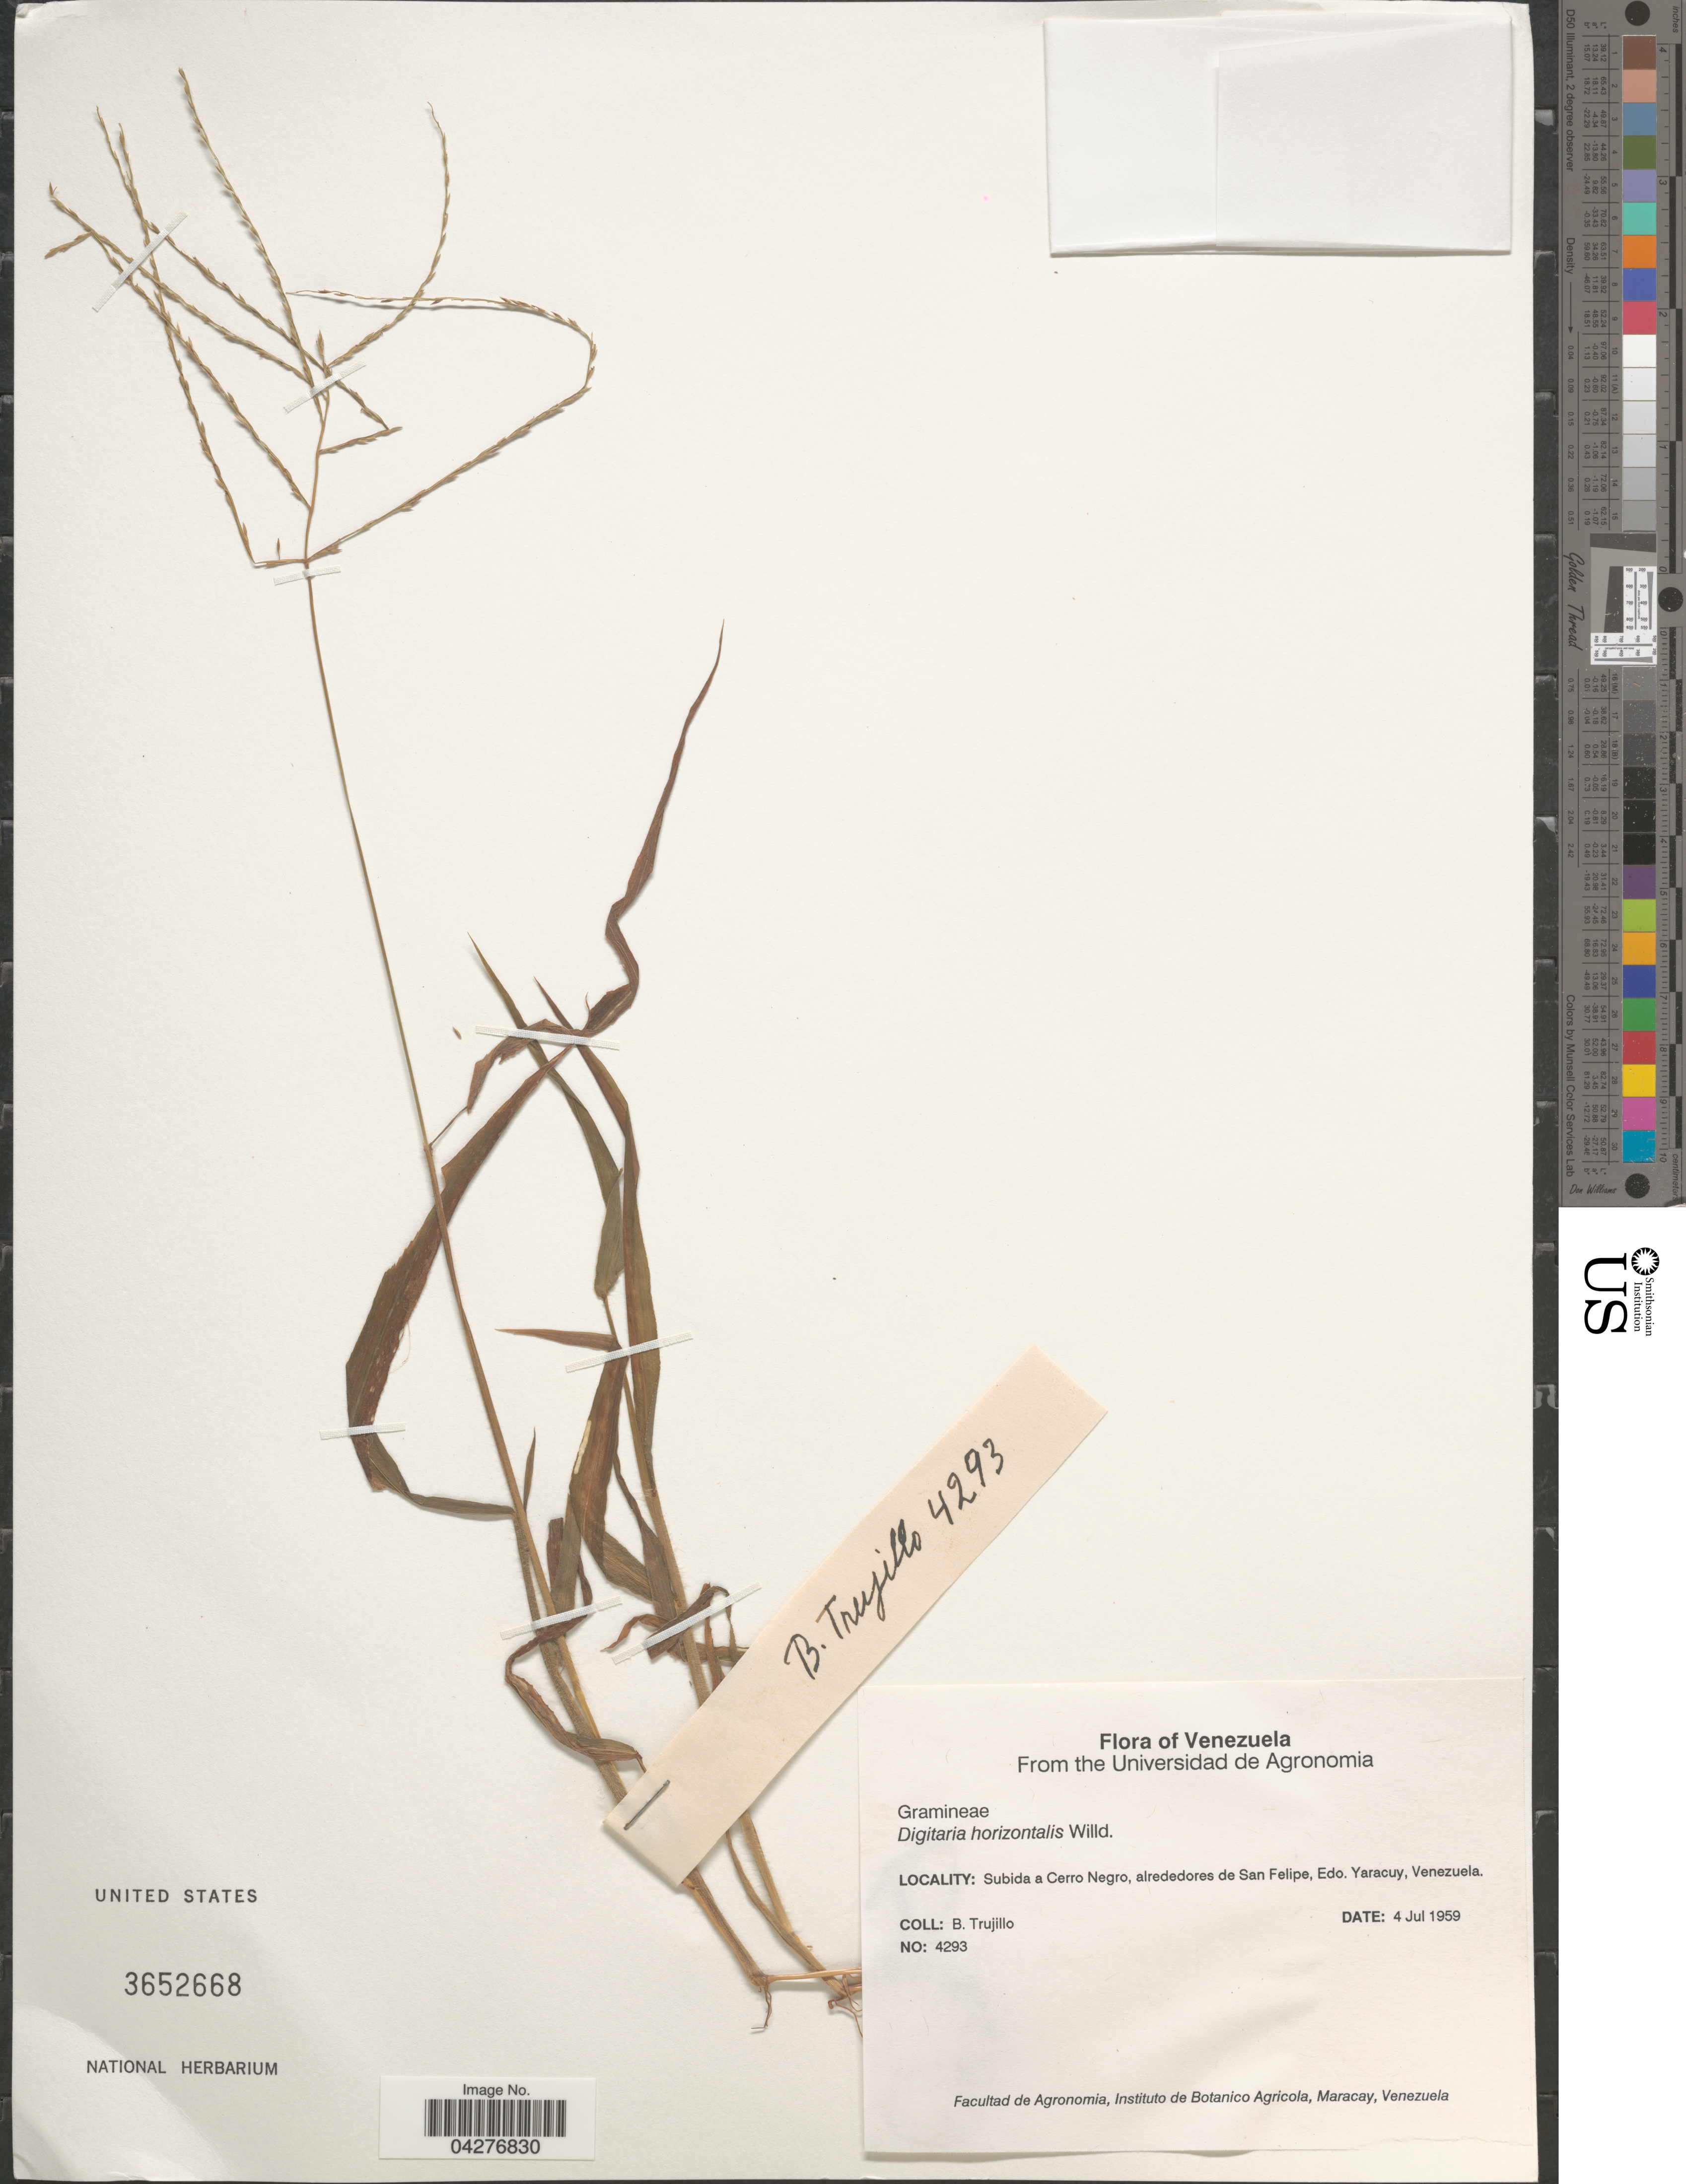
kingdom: Plantae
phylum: Tracheophyta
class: Liliopsida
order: Poales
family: Poaceae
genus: Digitaria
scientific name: Digitaria horizontalis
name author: Willd.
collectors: B. Trujillo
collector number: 4293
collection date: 1959-07-04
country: Venezuela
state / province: Yaracuy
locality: Subida a Cerro Negro, alrededores de San Felipe, Edo. Yaracuy.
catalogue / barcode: US 3652668